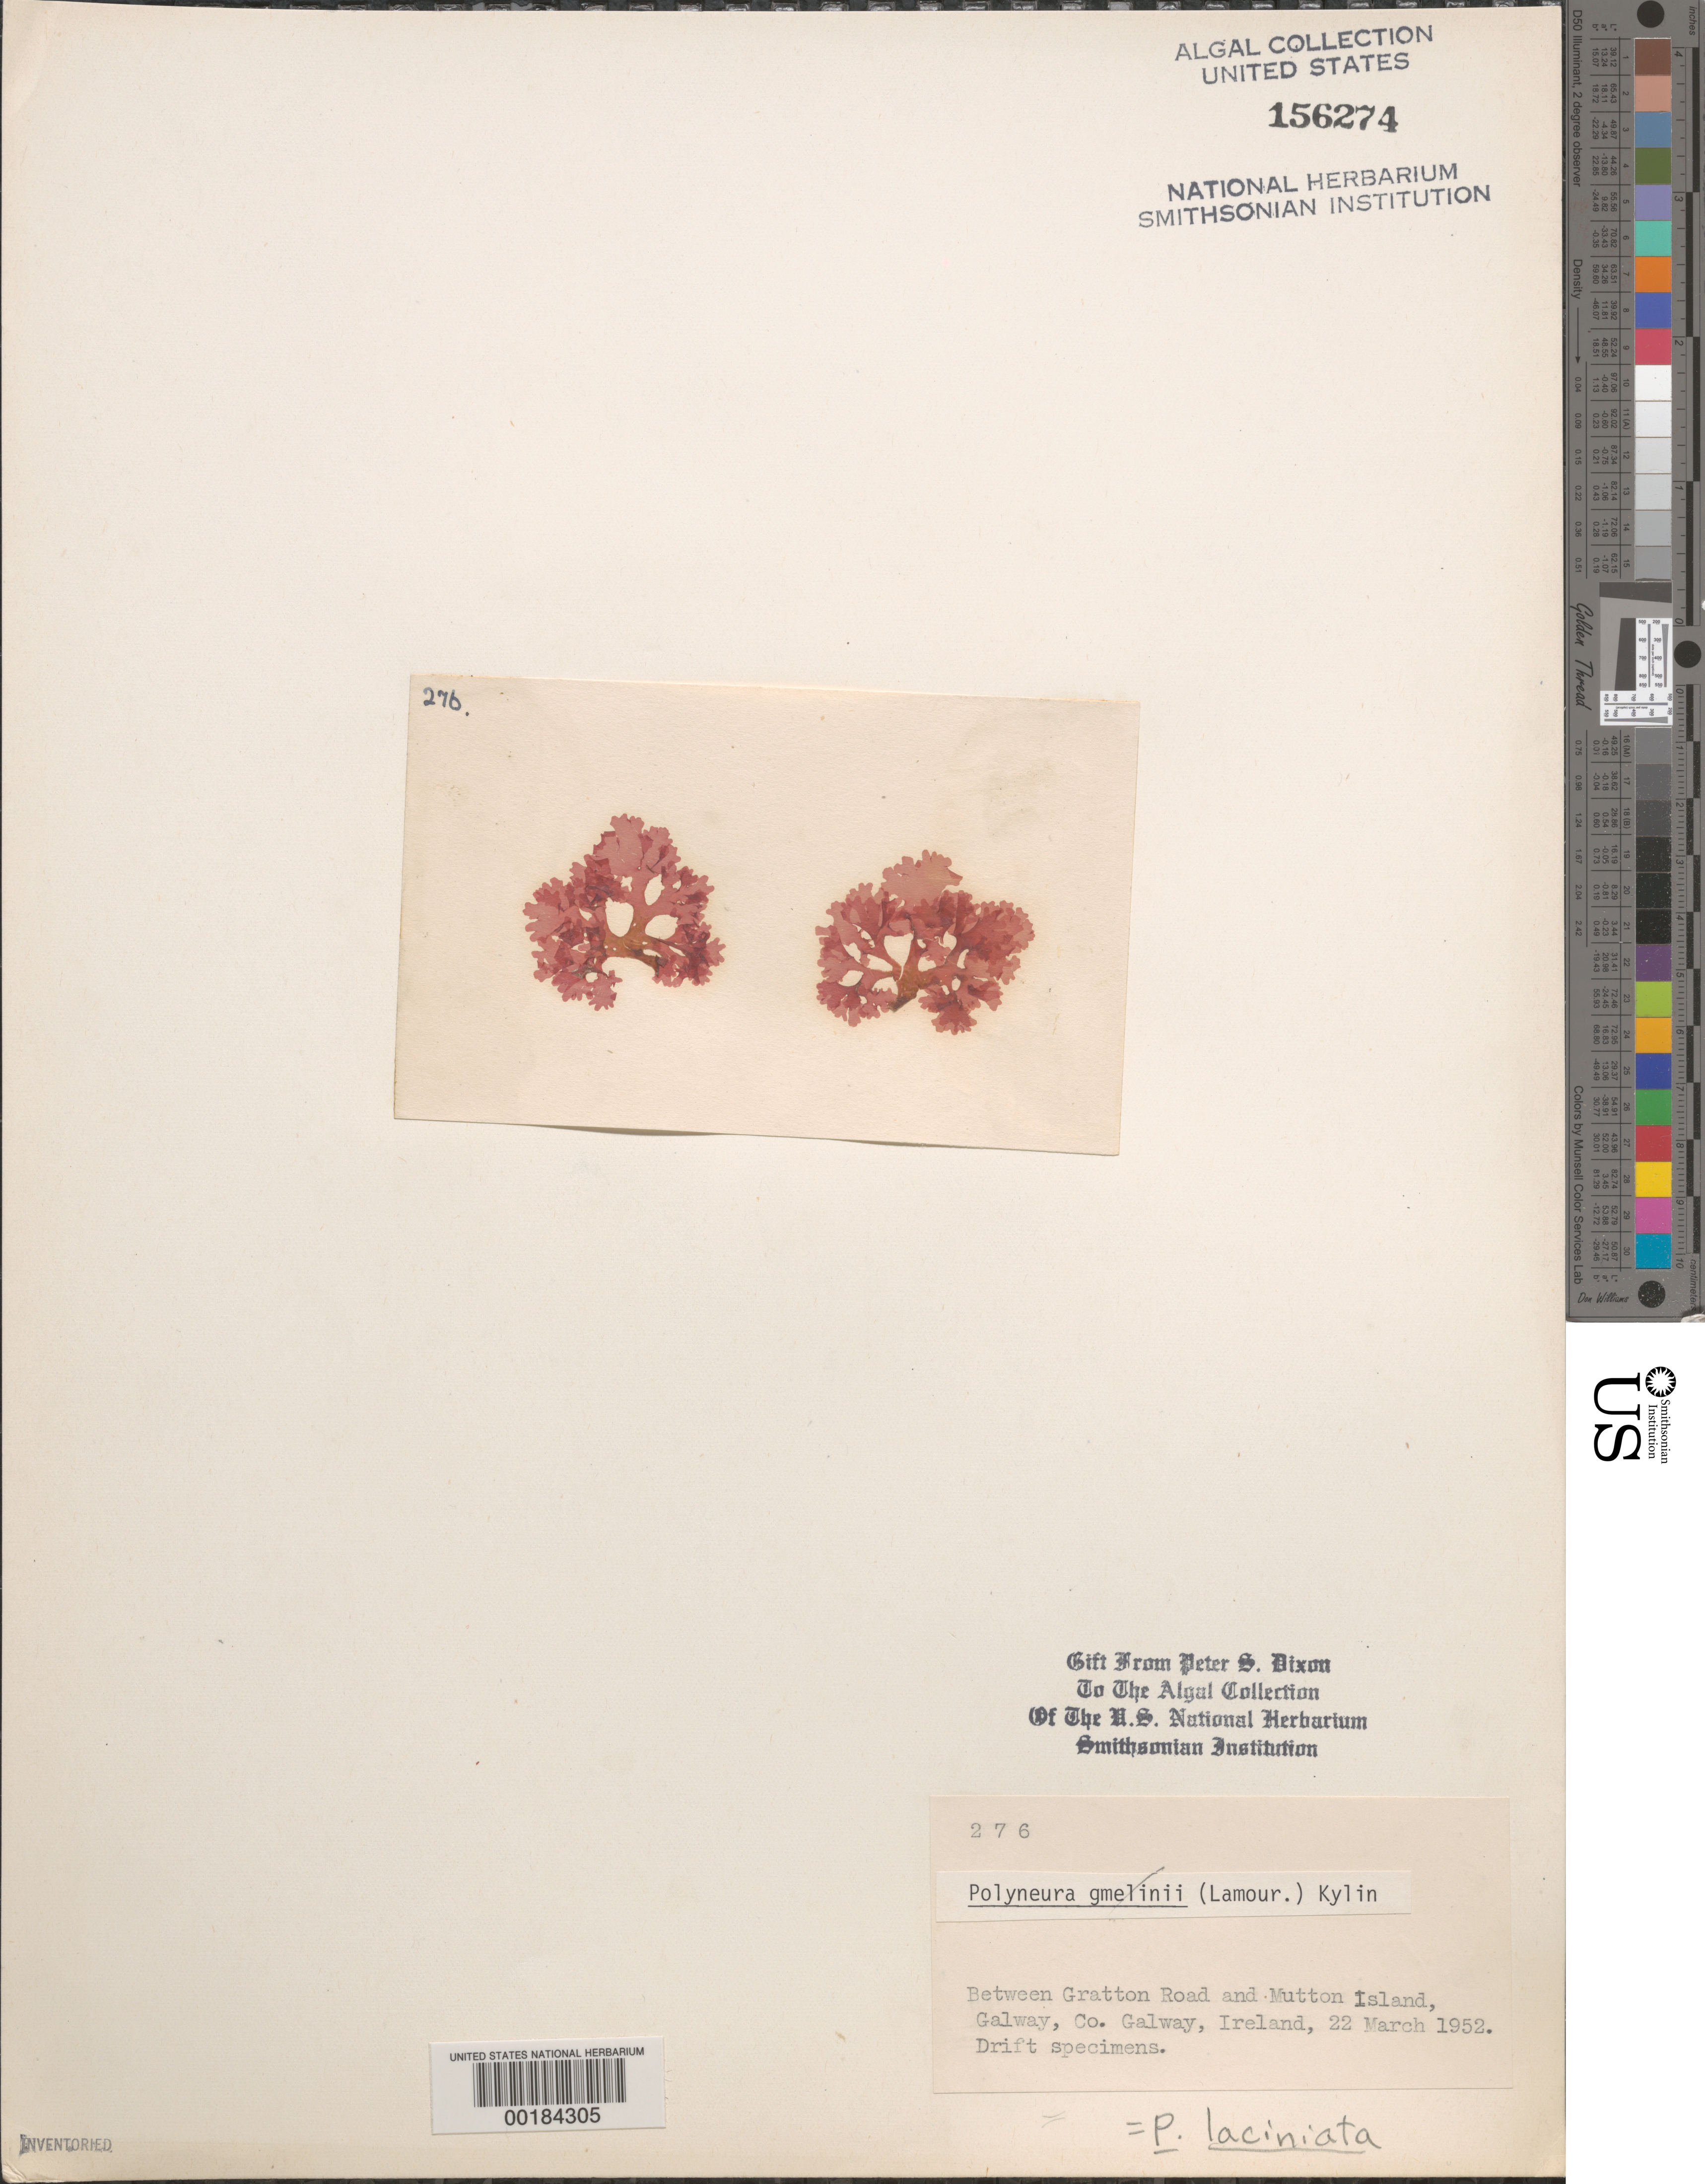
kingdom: Plantae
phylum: Rhodophyta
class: Florideophyceae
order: Ceramiales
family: Delesseriaceae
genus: Erythroglossum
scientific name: Erythroglossum laciniatum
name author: (Lightf.) C.A. Maggs & Hommersand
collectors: P. S. Dixon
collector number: PSD 276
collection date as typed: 22 Mar 1952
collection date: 1952-03-22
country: Ireland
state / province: Connaught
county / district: Galway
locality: Galway, between Gratton Road and Mutton Island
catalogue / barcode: US 156274